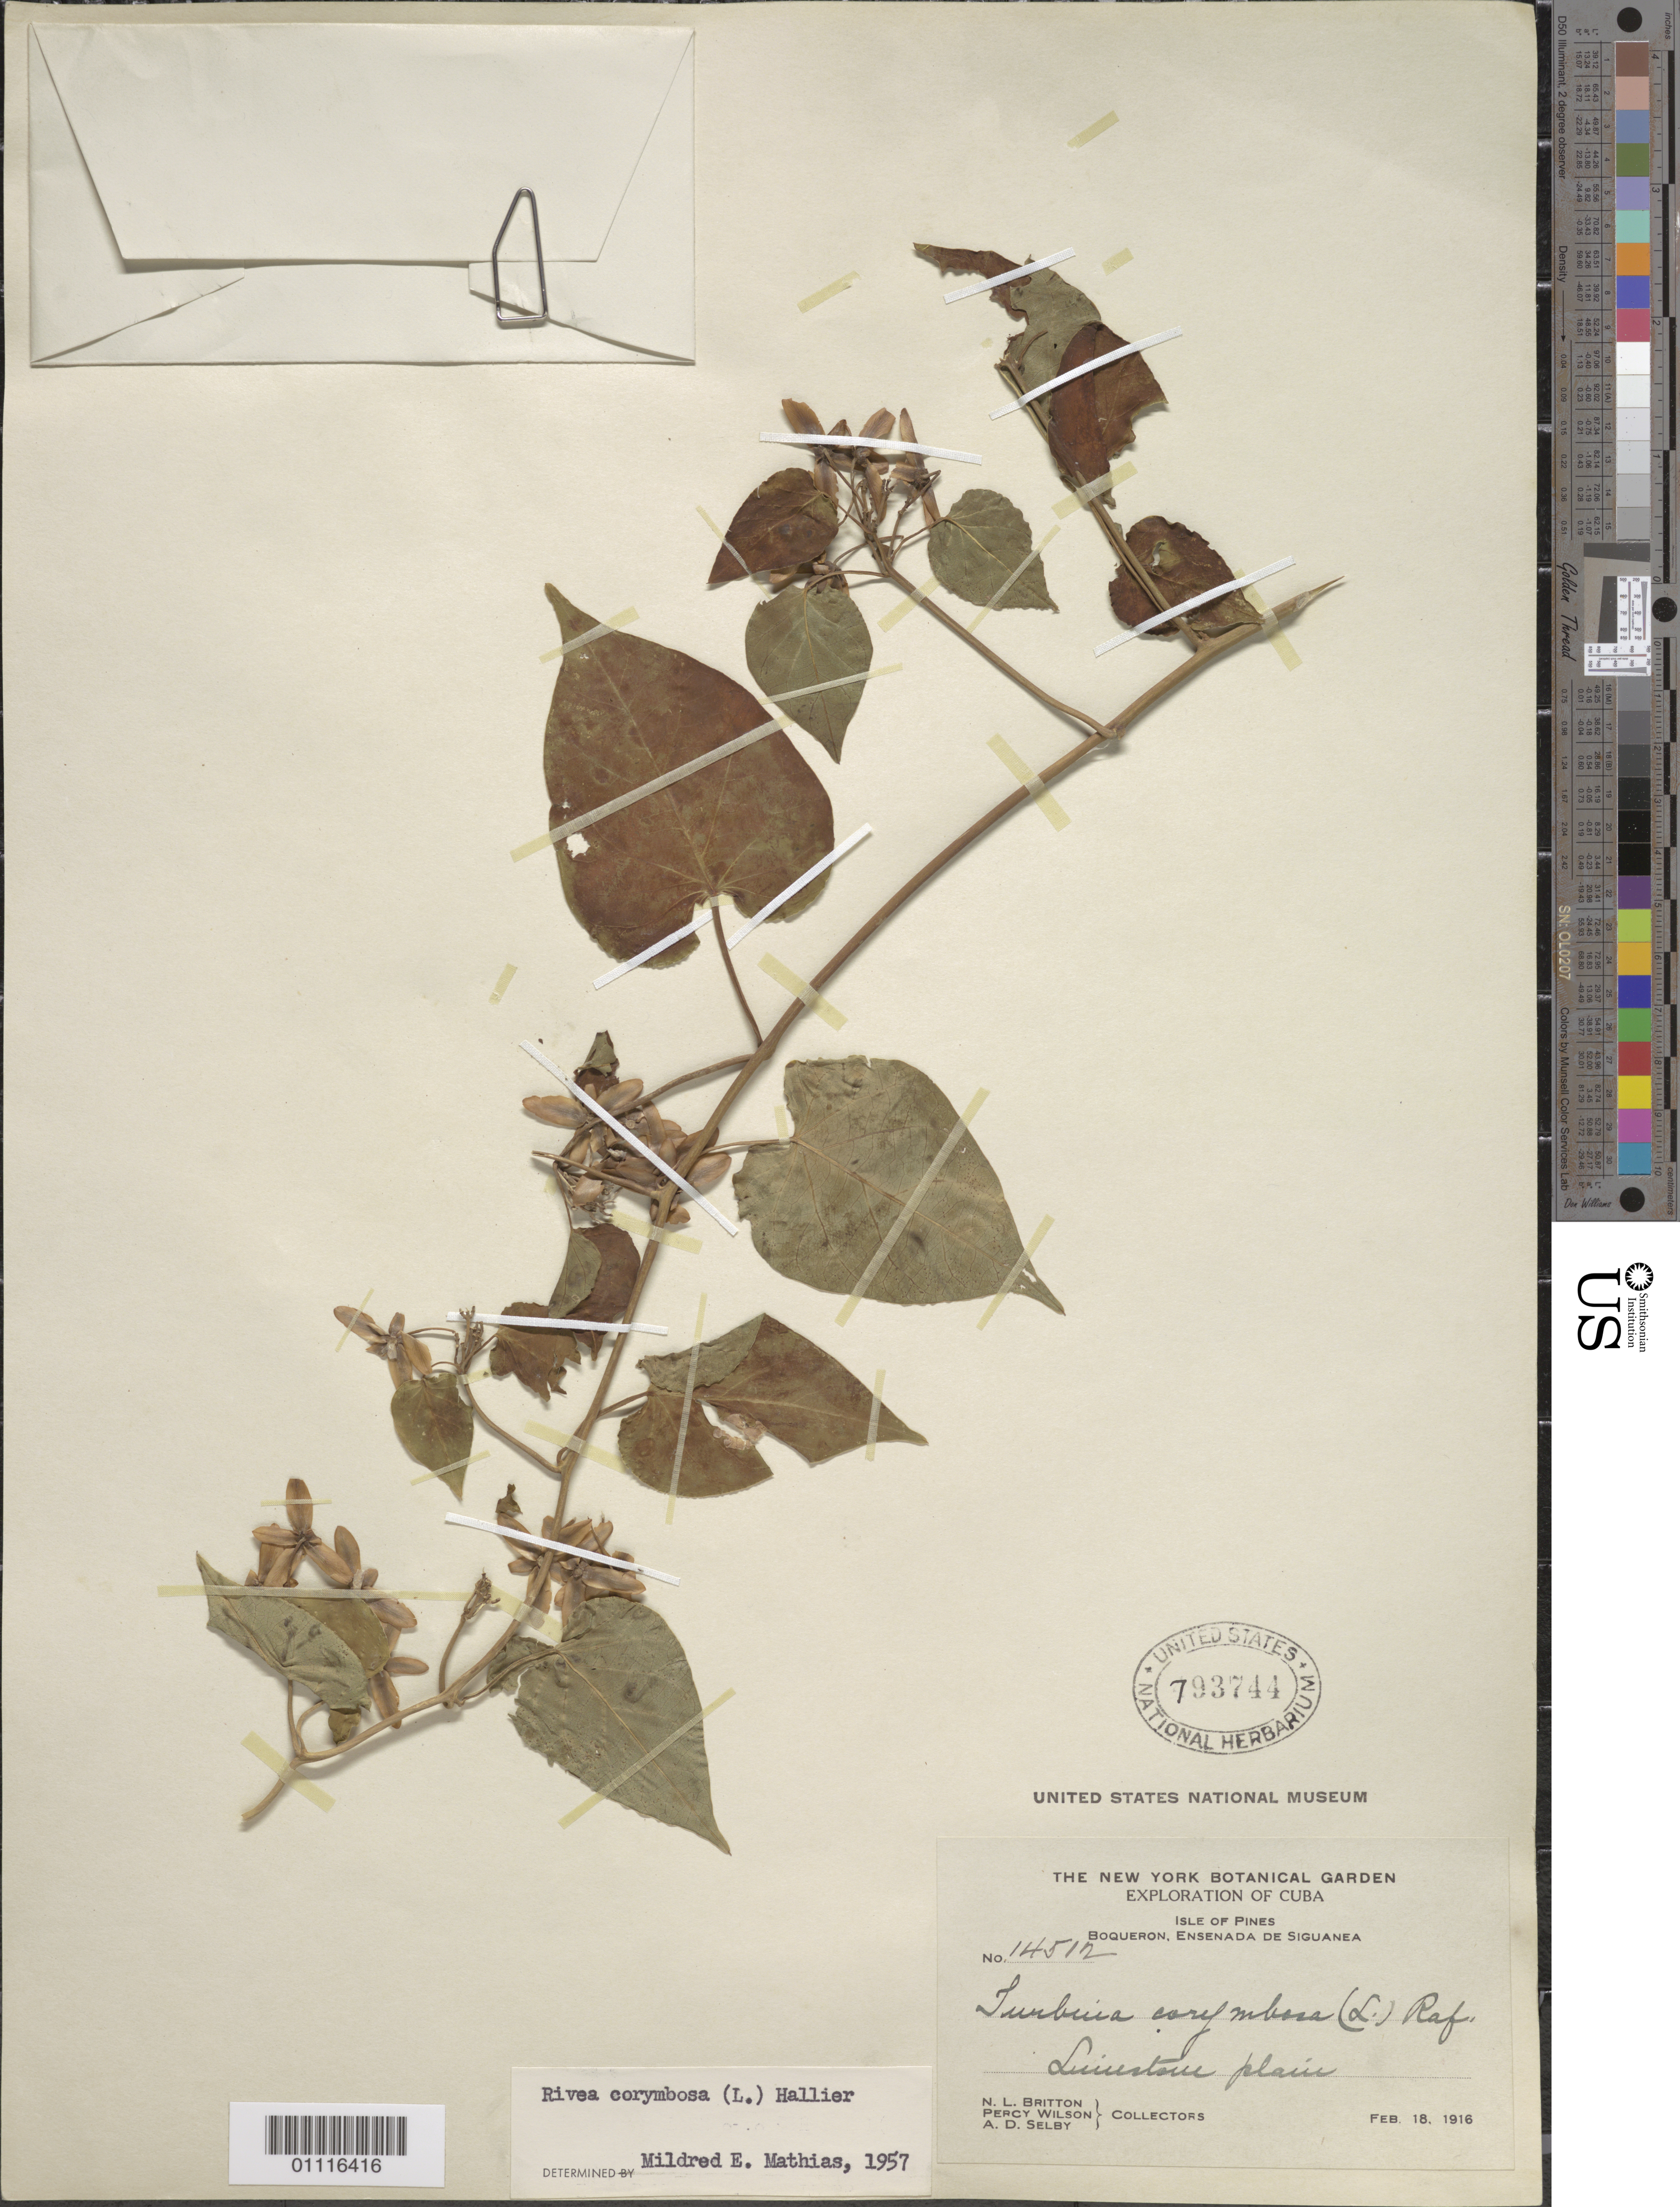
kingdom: Plantae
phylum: Tracheophyta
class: Magnoliopsida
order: Solanales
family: Convolvulaceae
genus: Turbina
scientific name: Turbina corymbosa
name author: (L.) Raf.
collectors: N. Britton, P. Wilson & A. Selby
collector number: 14512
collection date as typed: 18 Feb 1916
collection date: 1916-02-18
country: Cuba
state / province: Guantánamo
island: Cuba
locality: Boqueron, Ensenada de Siguanea Limestone plain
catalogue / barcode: US 793744